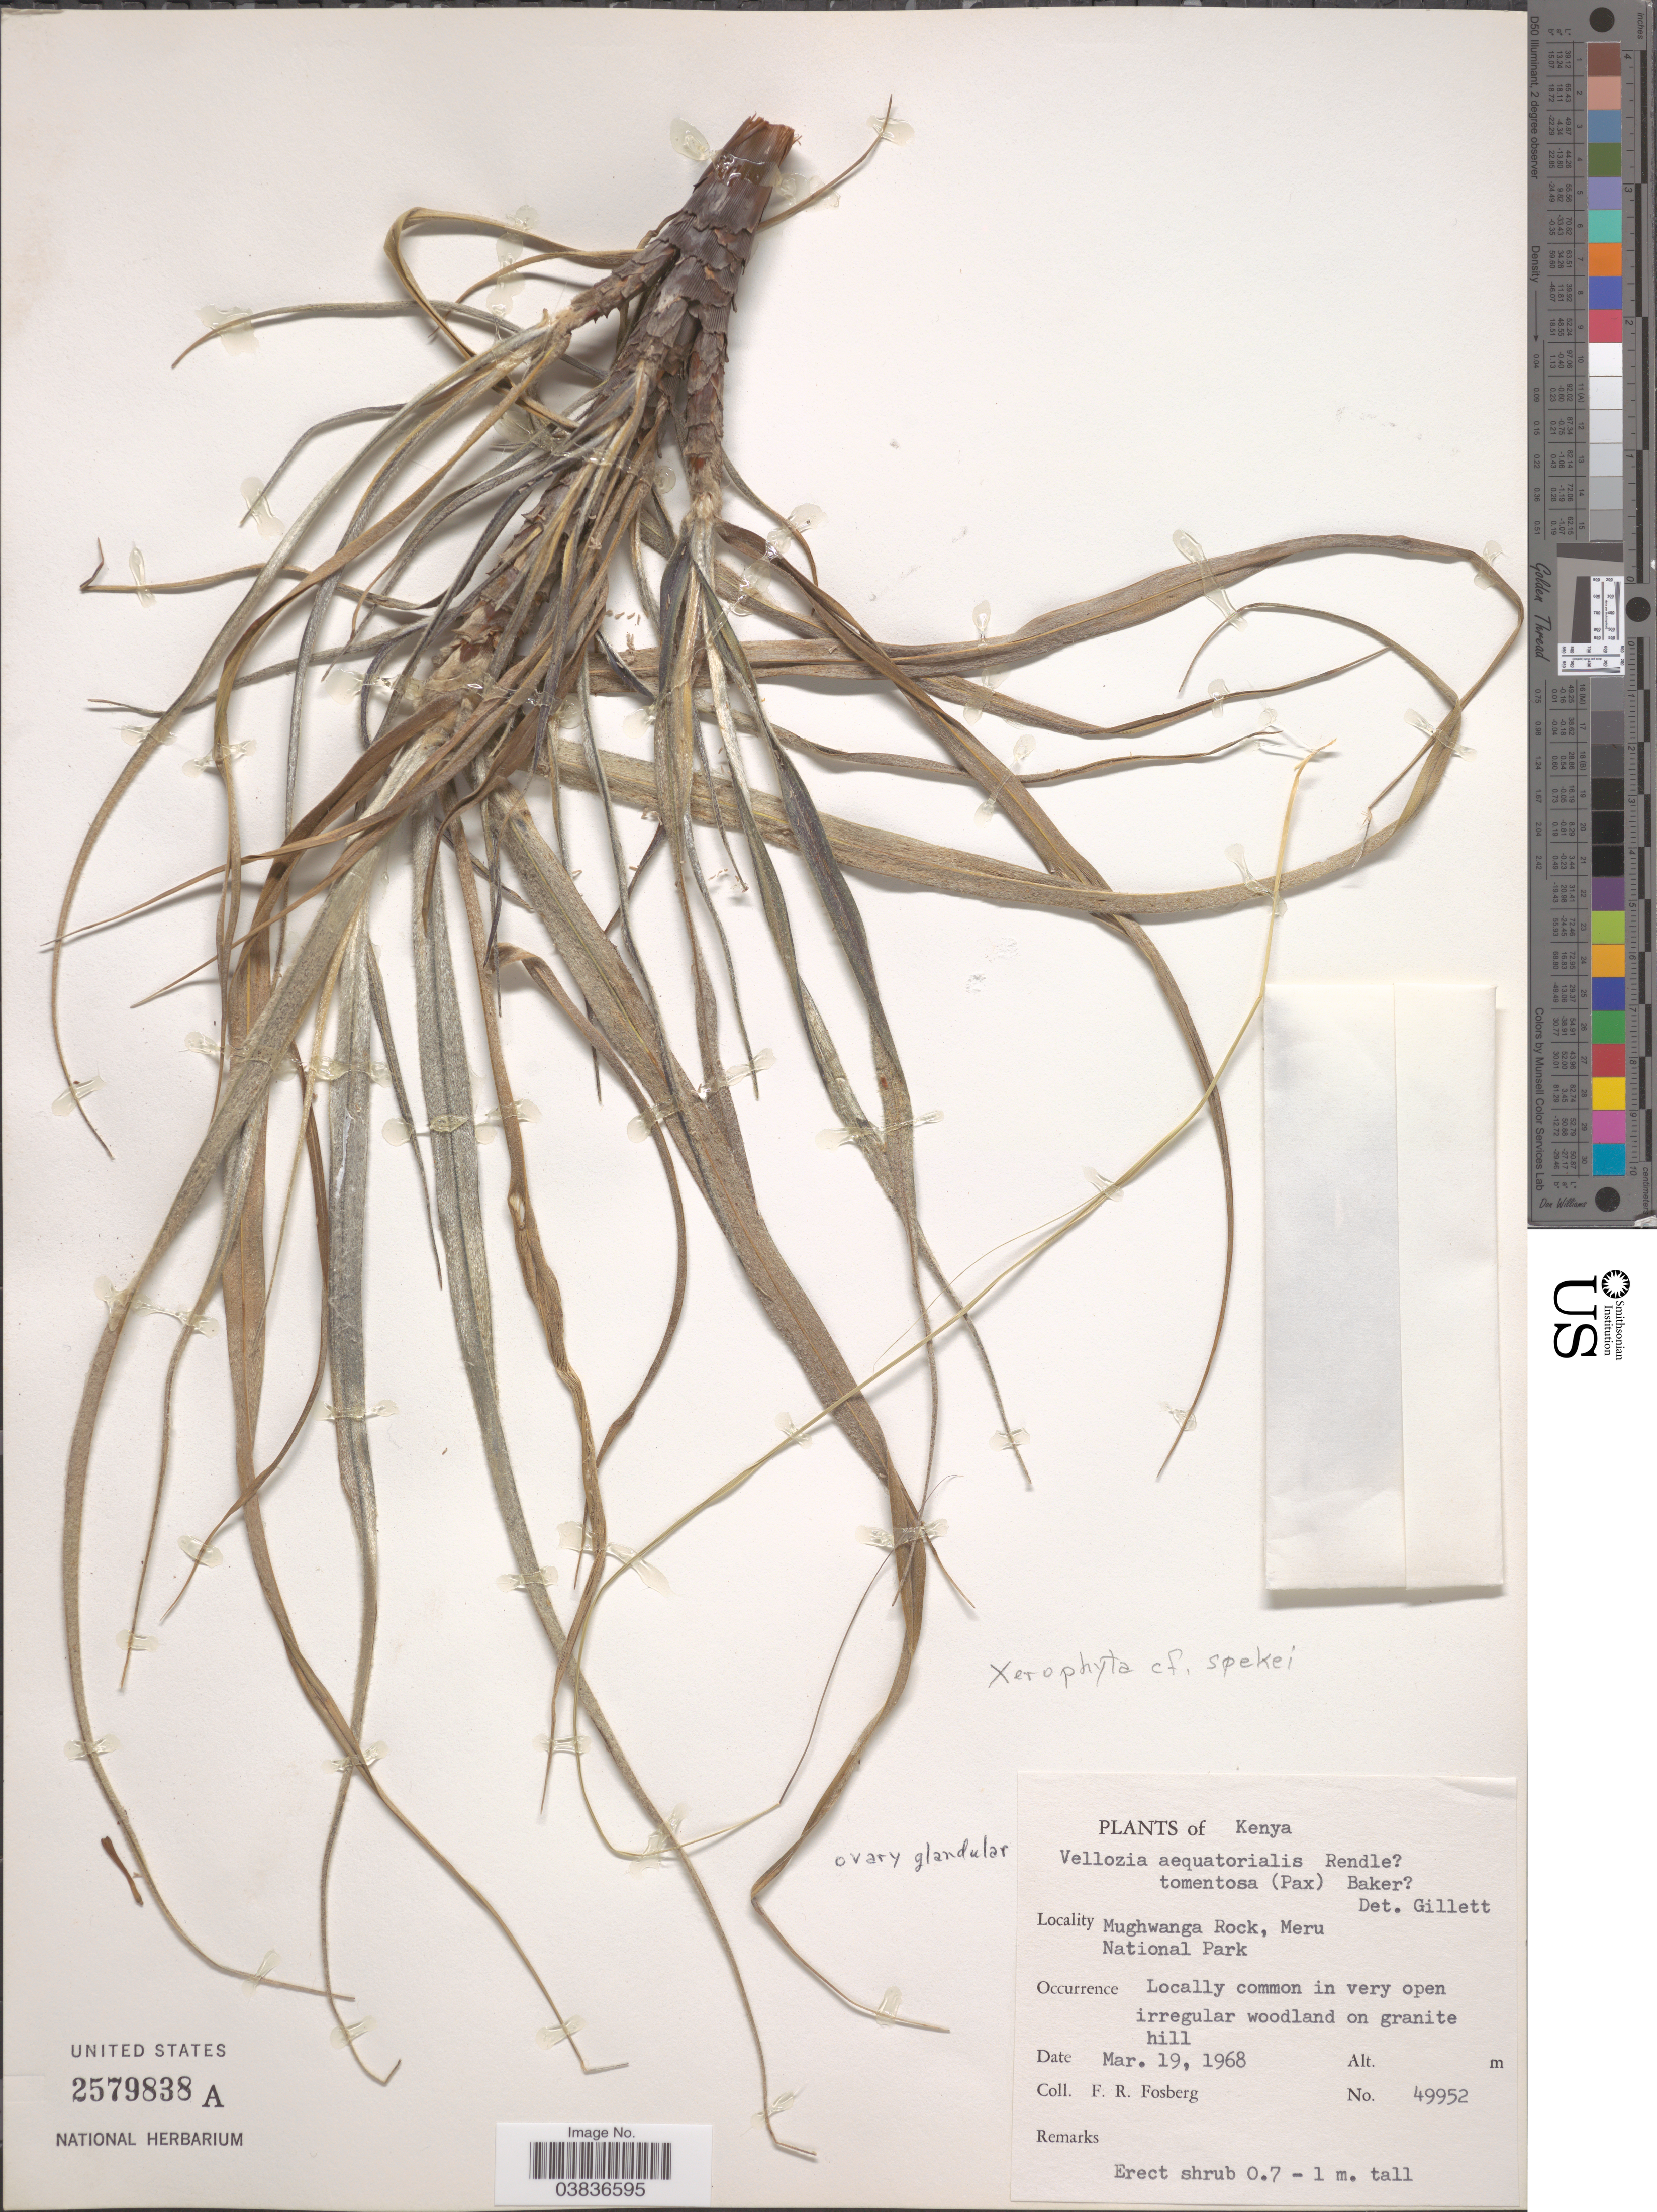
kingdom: Plantae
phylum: Tracheophyta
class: Liliopsida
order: Pandanales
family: Velloziaceae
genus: Xerophyta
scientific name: Xerophyta sp.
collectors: F. R. Fosberg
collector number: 49952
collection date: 1968-03-19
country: Kenya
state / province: Meru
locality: Mughwanga Rock, Meru National Park.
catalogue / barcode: US 2579838A